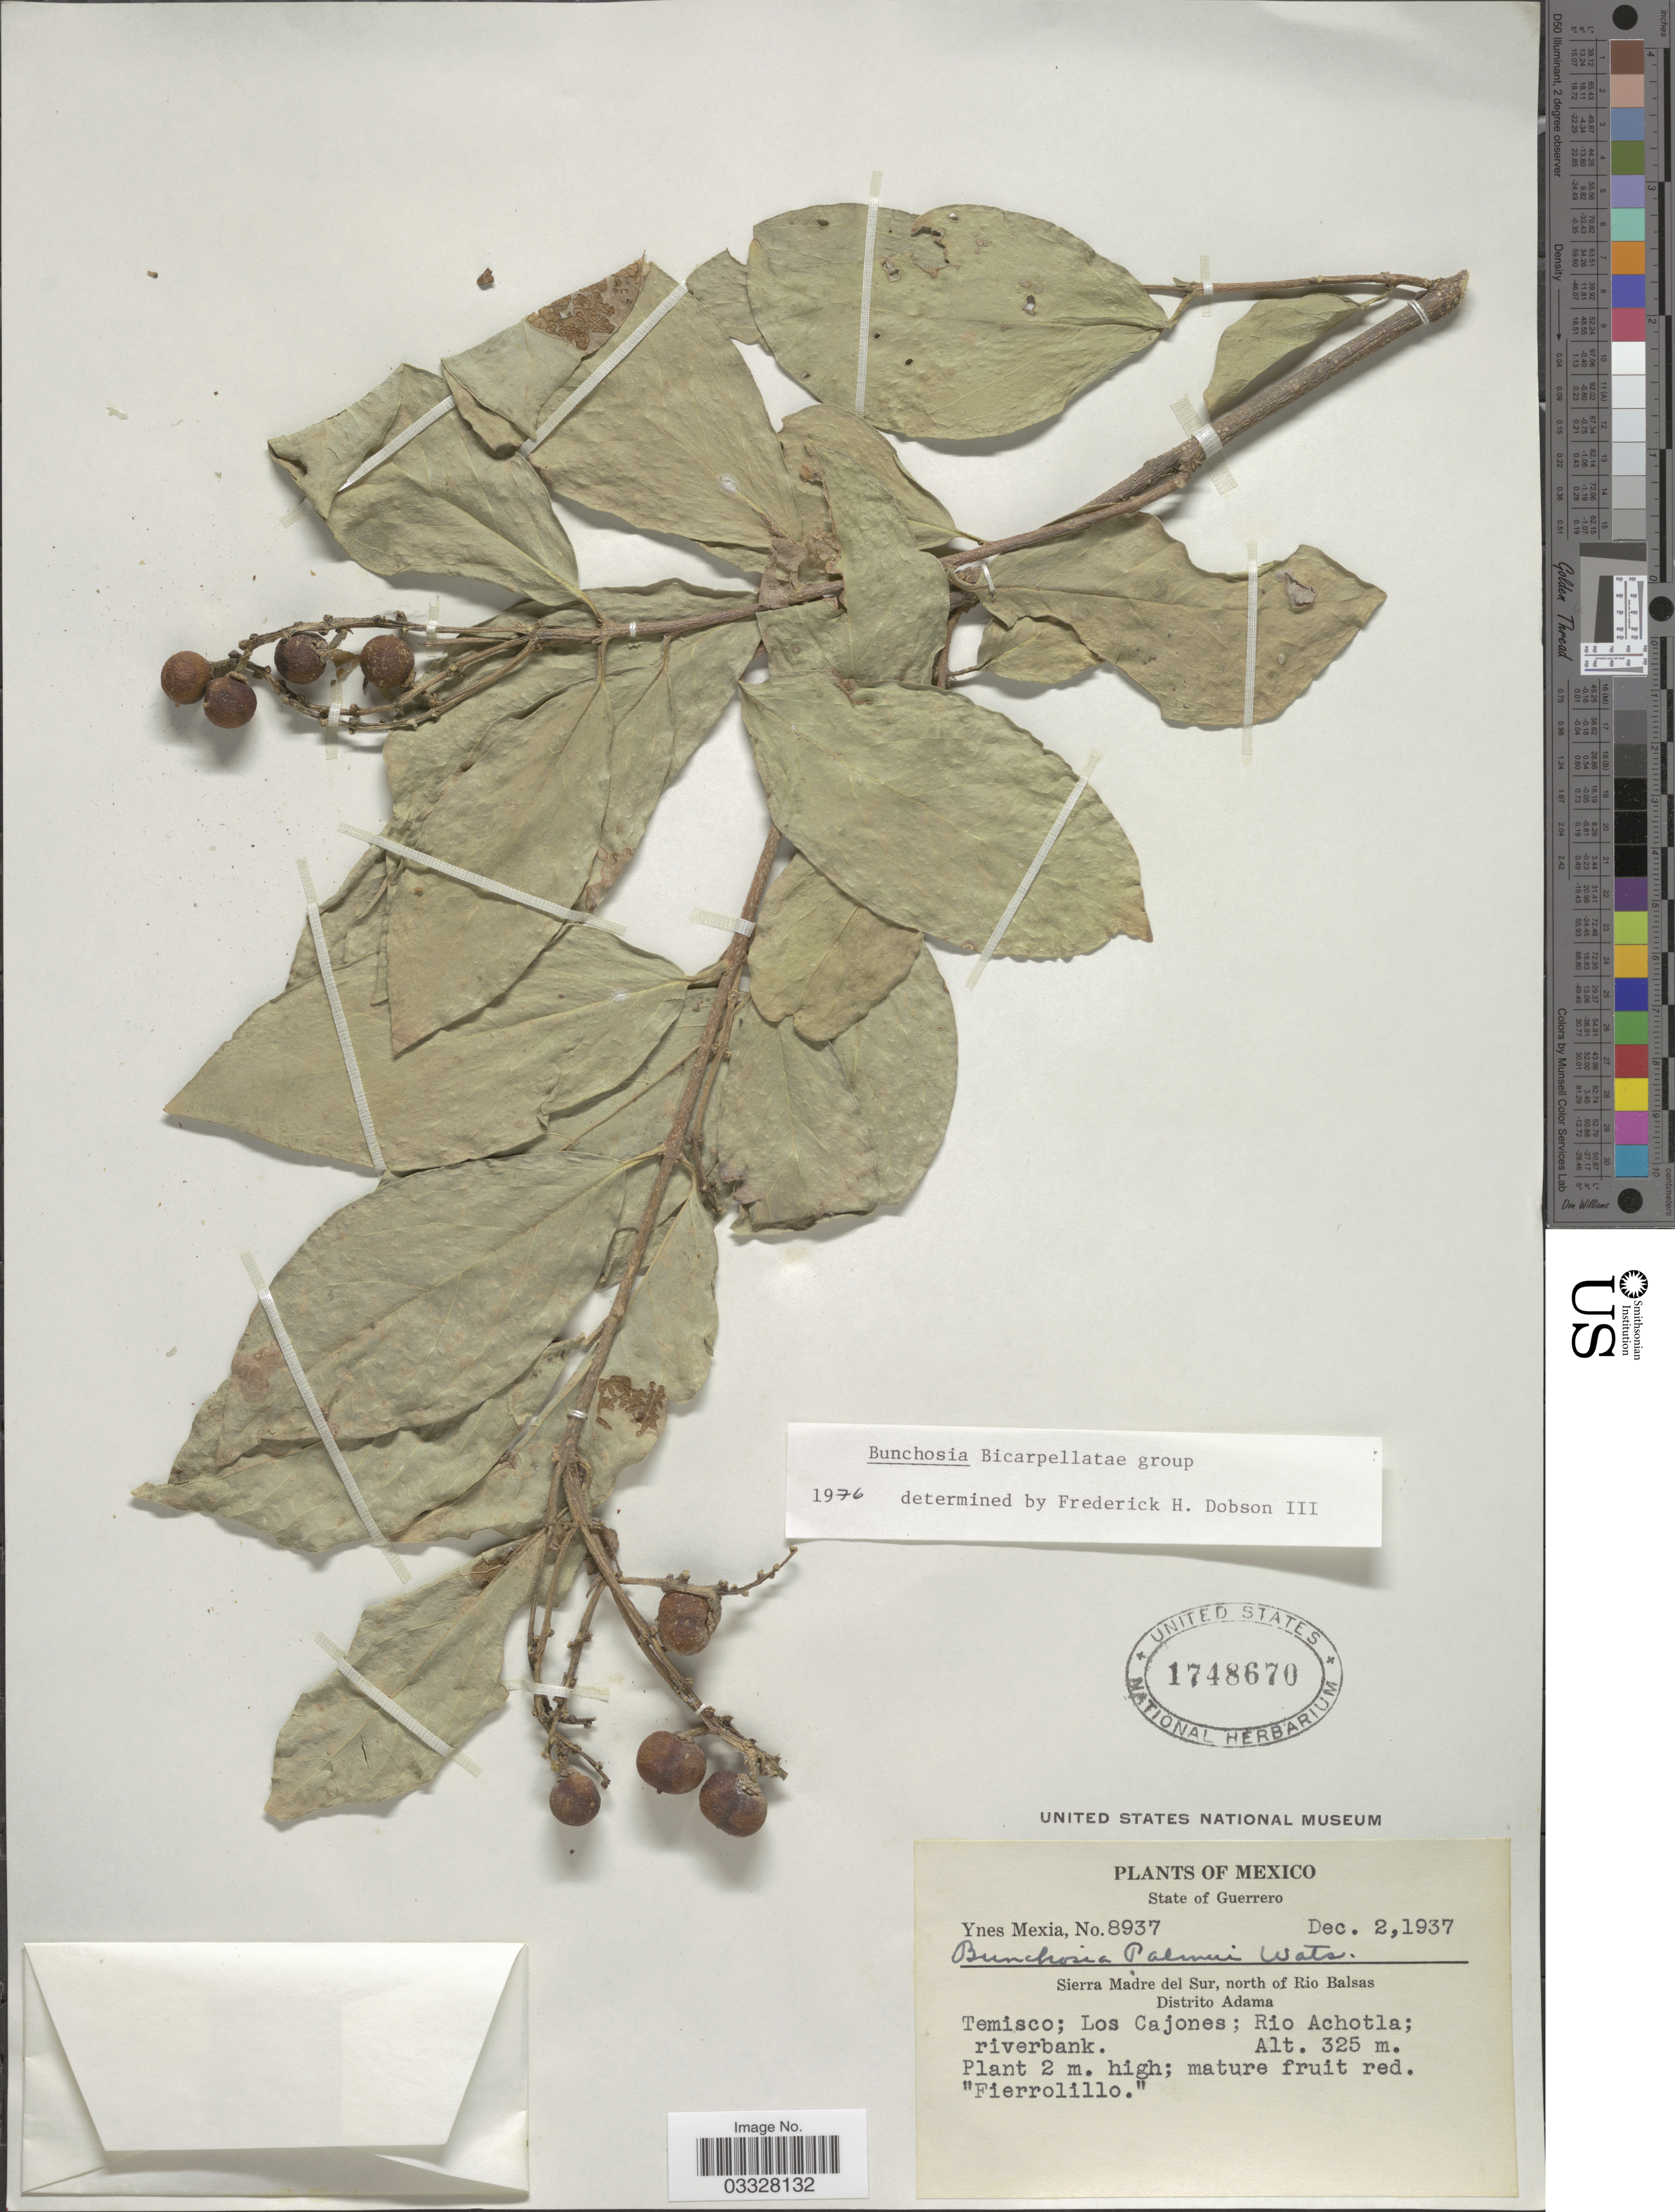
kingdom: Plantae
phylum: Tracheophyta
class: Magnoliopsida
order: Malpighiales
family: Malpighiaceae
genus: Bunchosia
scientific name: Bunchosia palmeri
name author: S. Watson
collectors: Y. Mexia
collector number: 8937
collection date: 1937-12-02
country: Mexico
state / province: Guerrero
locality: Sierra Madre del Sur, north of Rio Balsas. Distrito Adama. Temisco; Los Cajones; Rio Achotla.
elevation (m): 325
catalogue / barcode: US 1748670